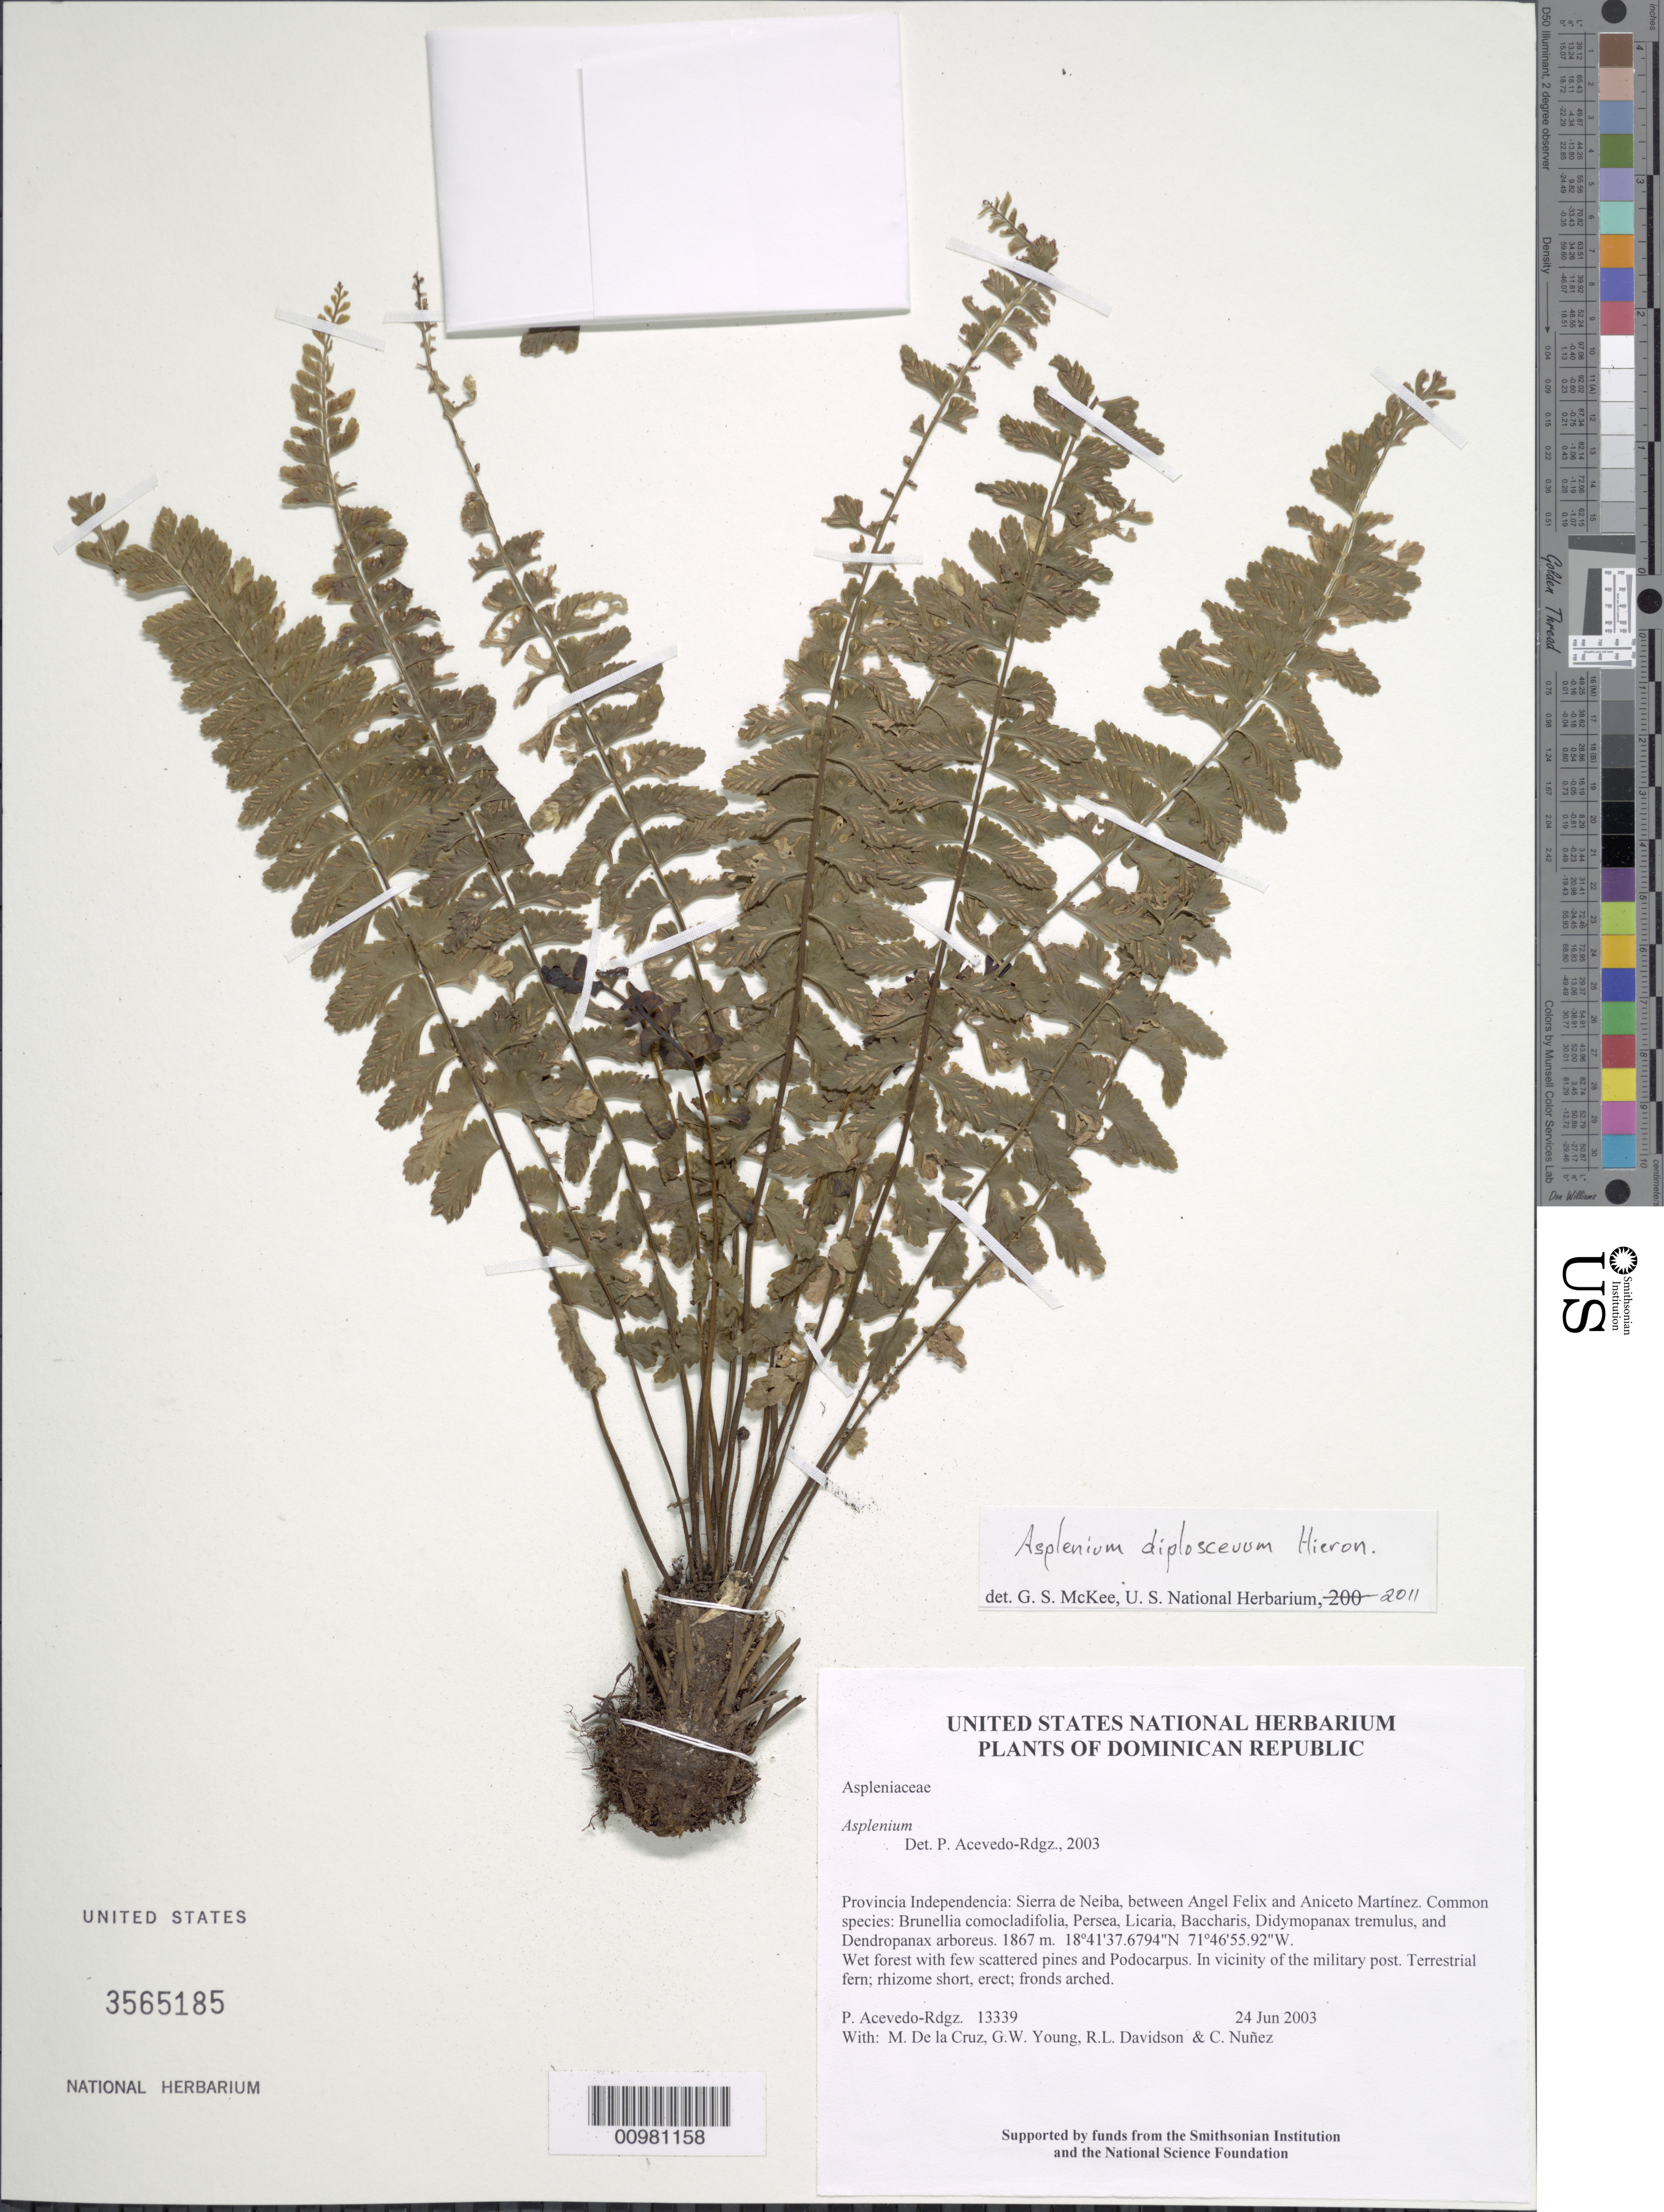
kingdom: Plantae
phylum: Tracheophyta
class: Polypodiopsida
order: Polypodiales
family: Aspleniaceae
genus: Asplenium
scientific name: Asplenium diplosceuum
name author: Hieron.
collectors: P. Acevedo-Rodr., M. de la Cruz, J. Rawlins, G. Young, R. Davidson & C. Nunez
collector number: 13339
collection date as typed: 24 Jun 2003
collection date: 2003-06-24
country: Dominican Republic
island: Hispaniola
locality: Provincia Independencia: Sierra de Neiba, between Angel Felix and Aniceto Martínez. Common species: Brunellia comocladifolia, Persea, Licaria, Baccharis, Didymopanax tremulus, and Dendropanax arboreus.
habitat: Wet forest with few scattered pines and Podocarpus. In vicinity of the military post.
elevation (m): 1867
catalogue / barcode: US 3565185